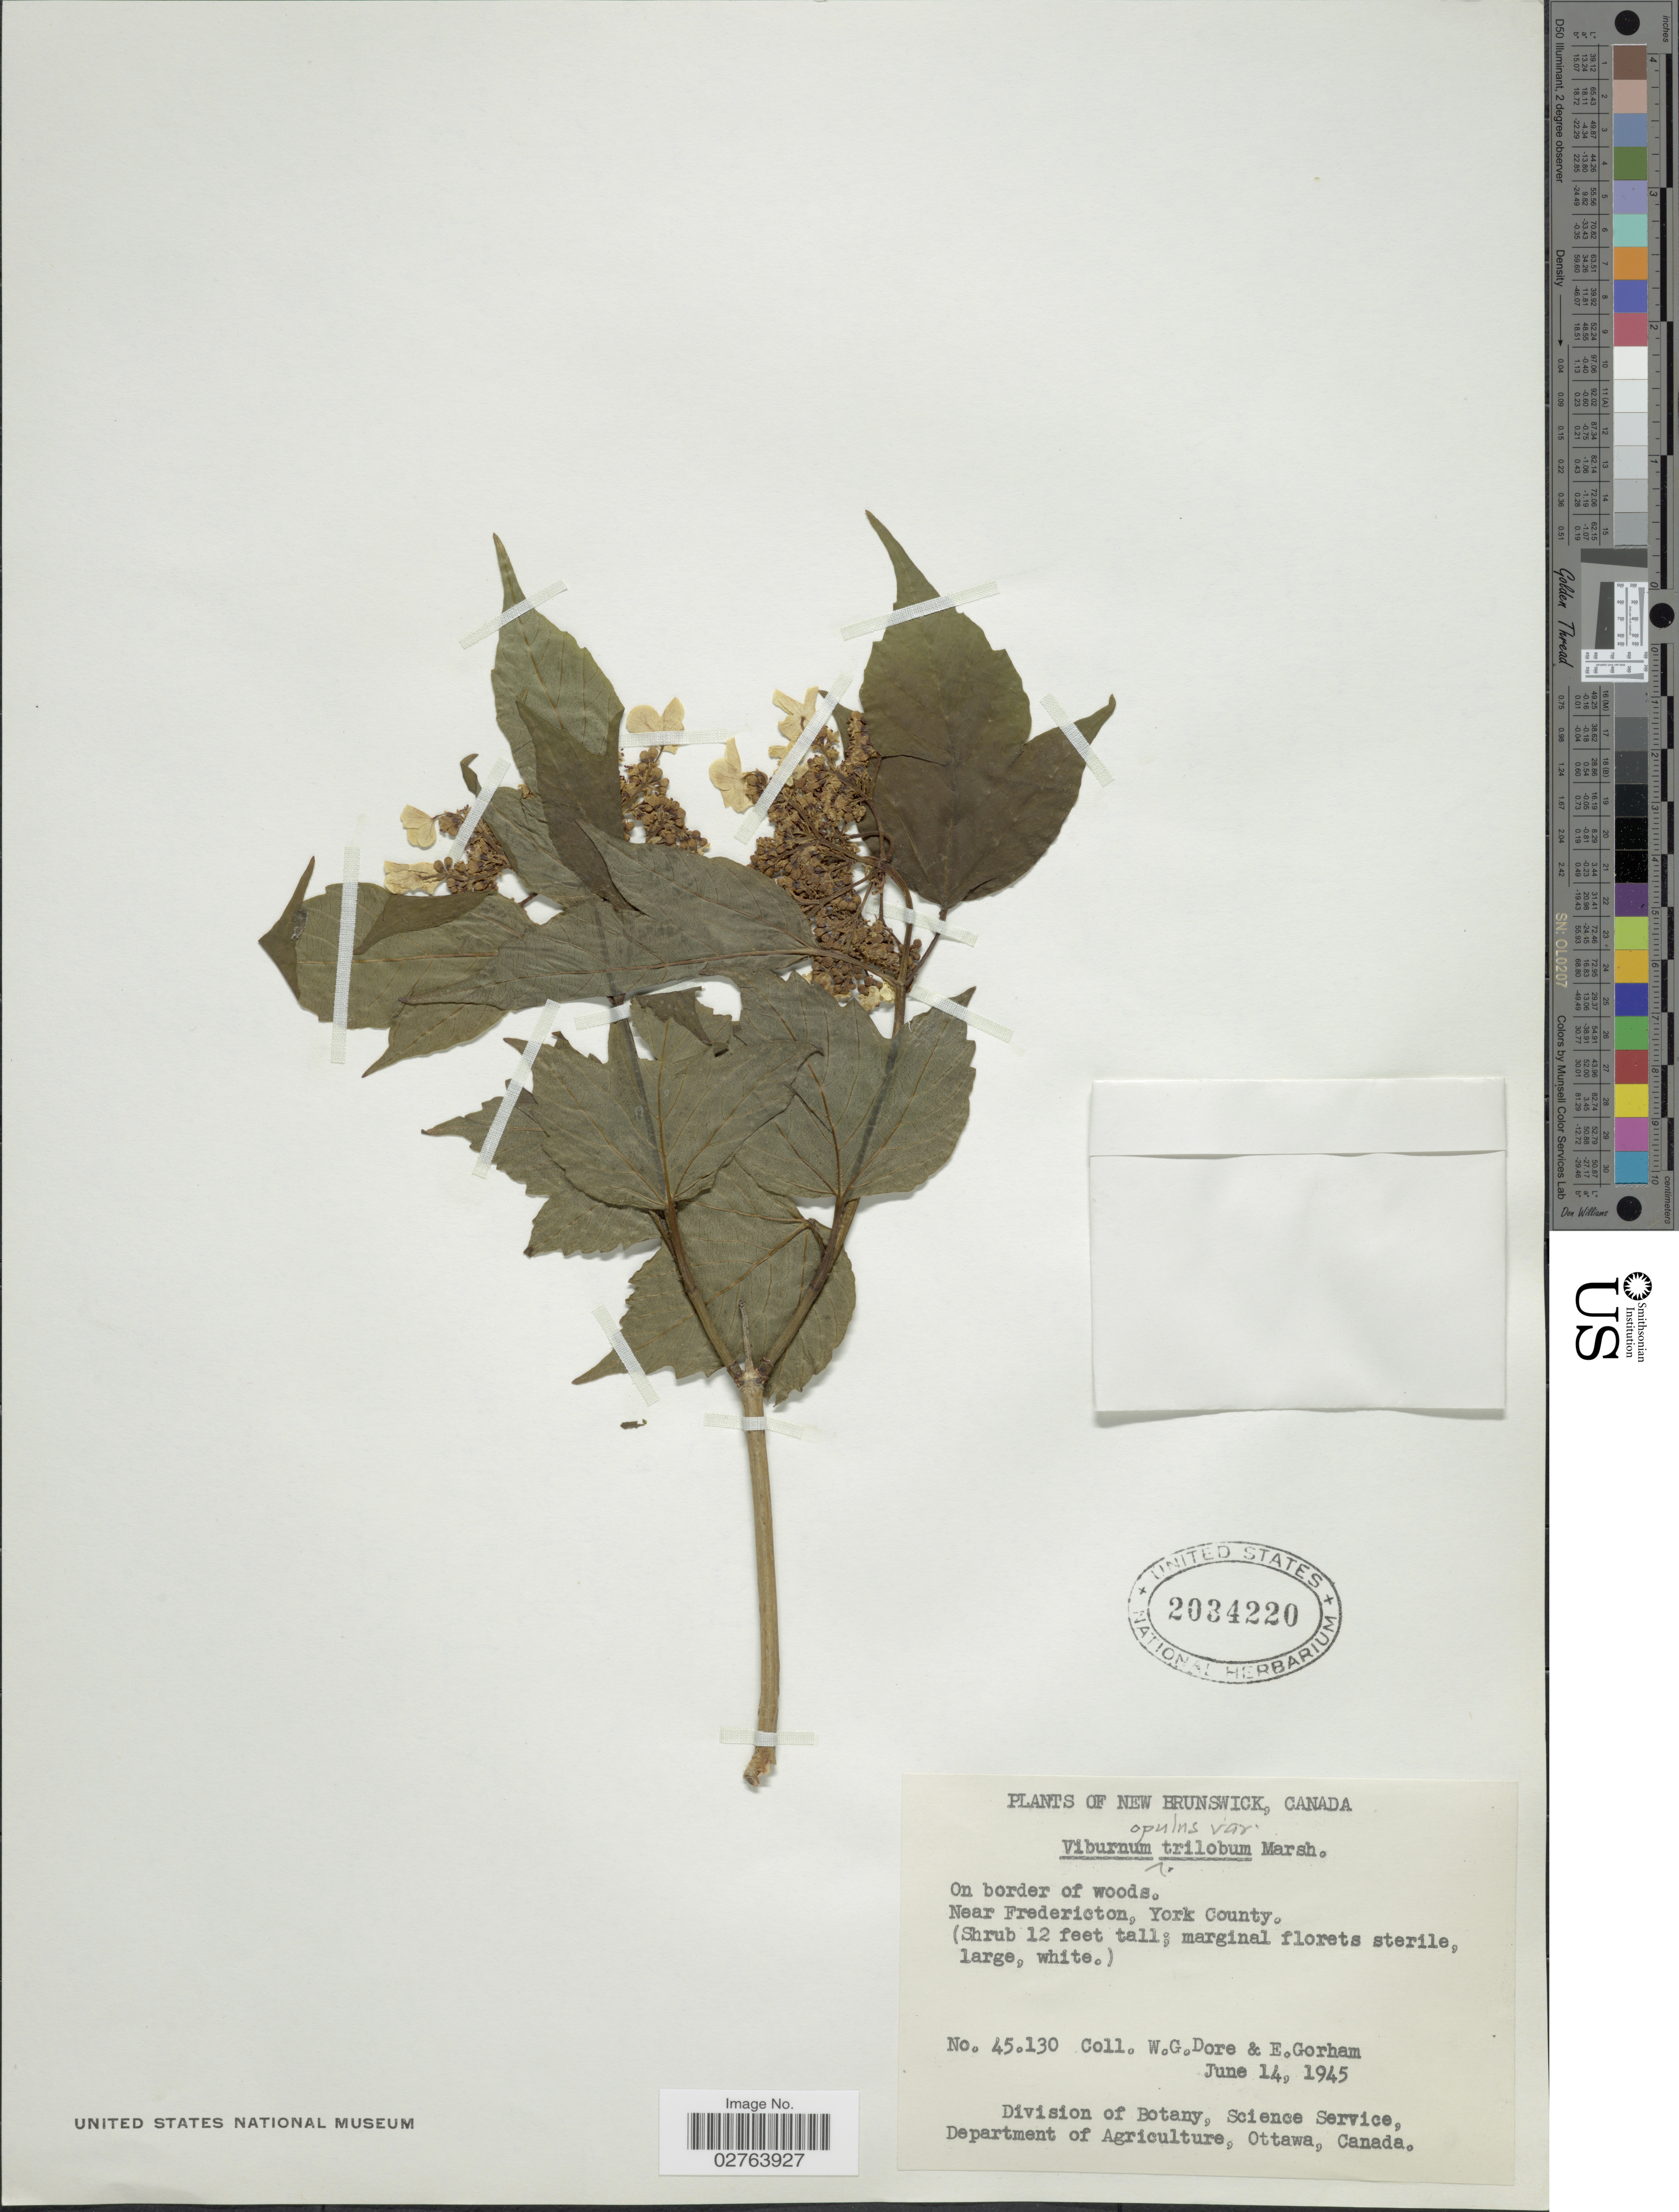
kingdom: Plantae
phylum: Tracheophyta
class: Magnoliopsida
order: Dipsacales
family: Viburnaceae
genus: Viburnum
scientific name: Viburnum opulus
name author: L.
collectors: W. Dore & E. Gorham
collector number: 45130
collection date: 1945-06-14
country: Canada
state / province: New Brunswick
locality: On border of woods. Near Fredericton, York County.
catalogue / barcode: US 2034220